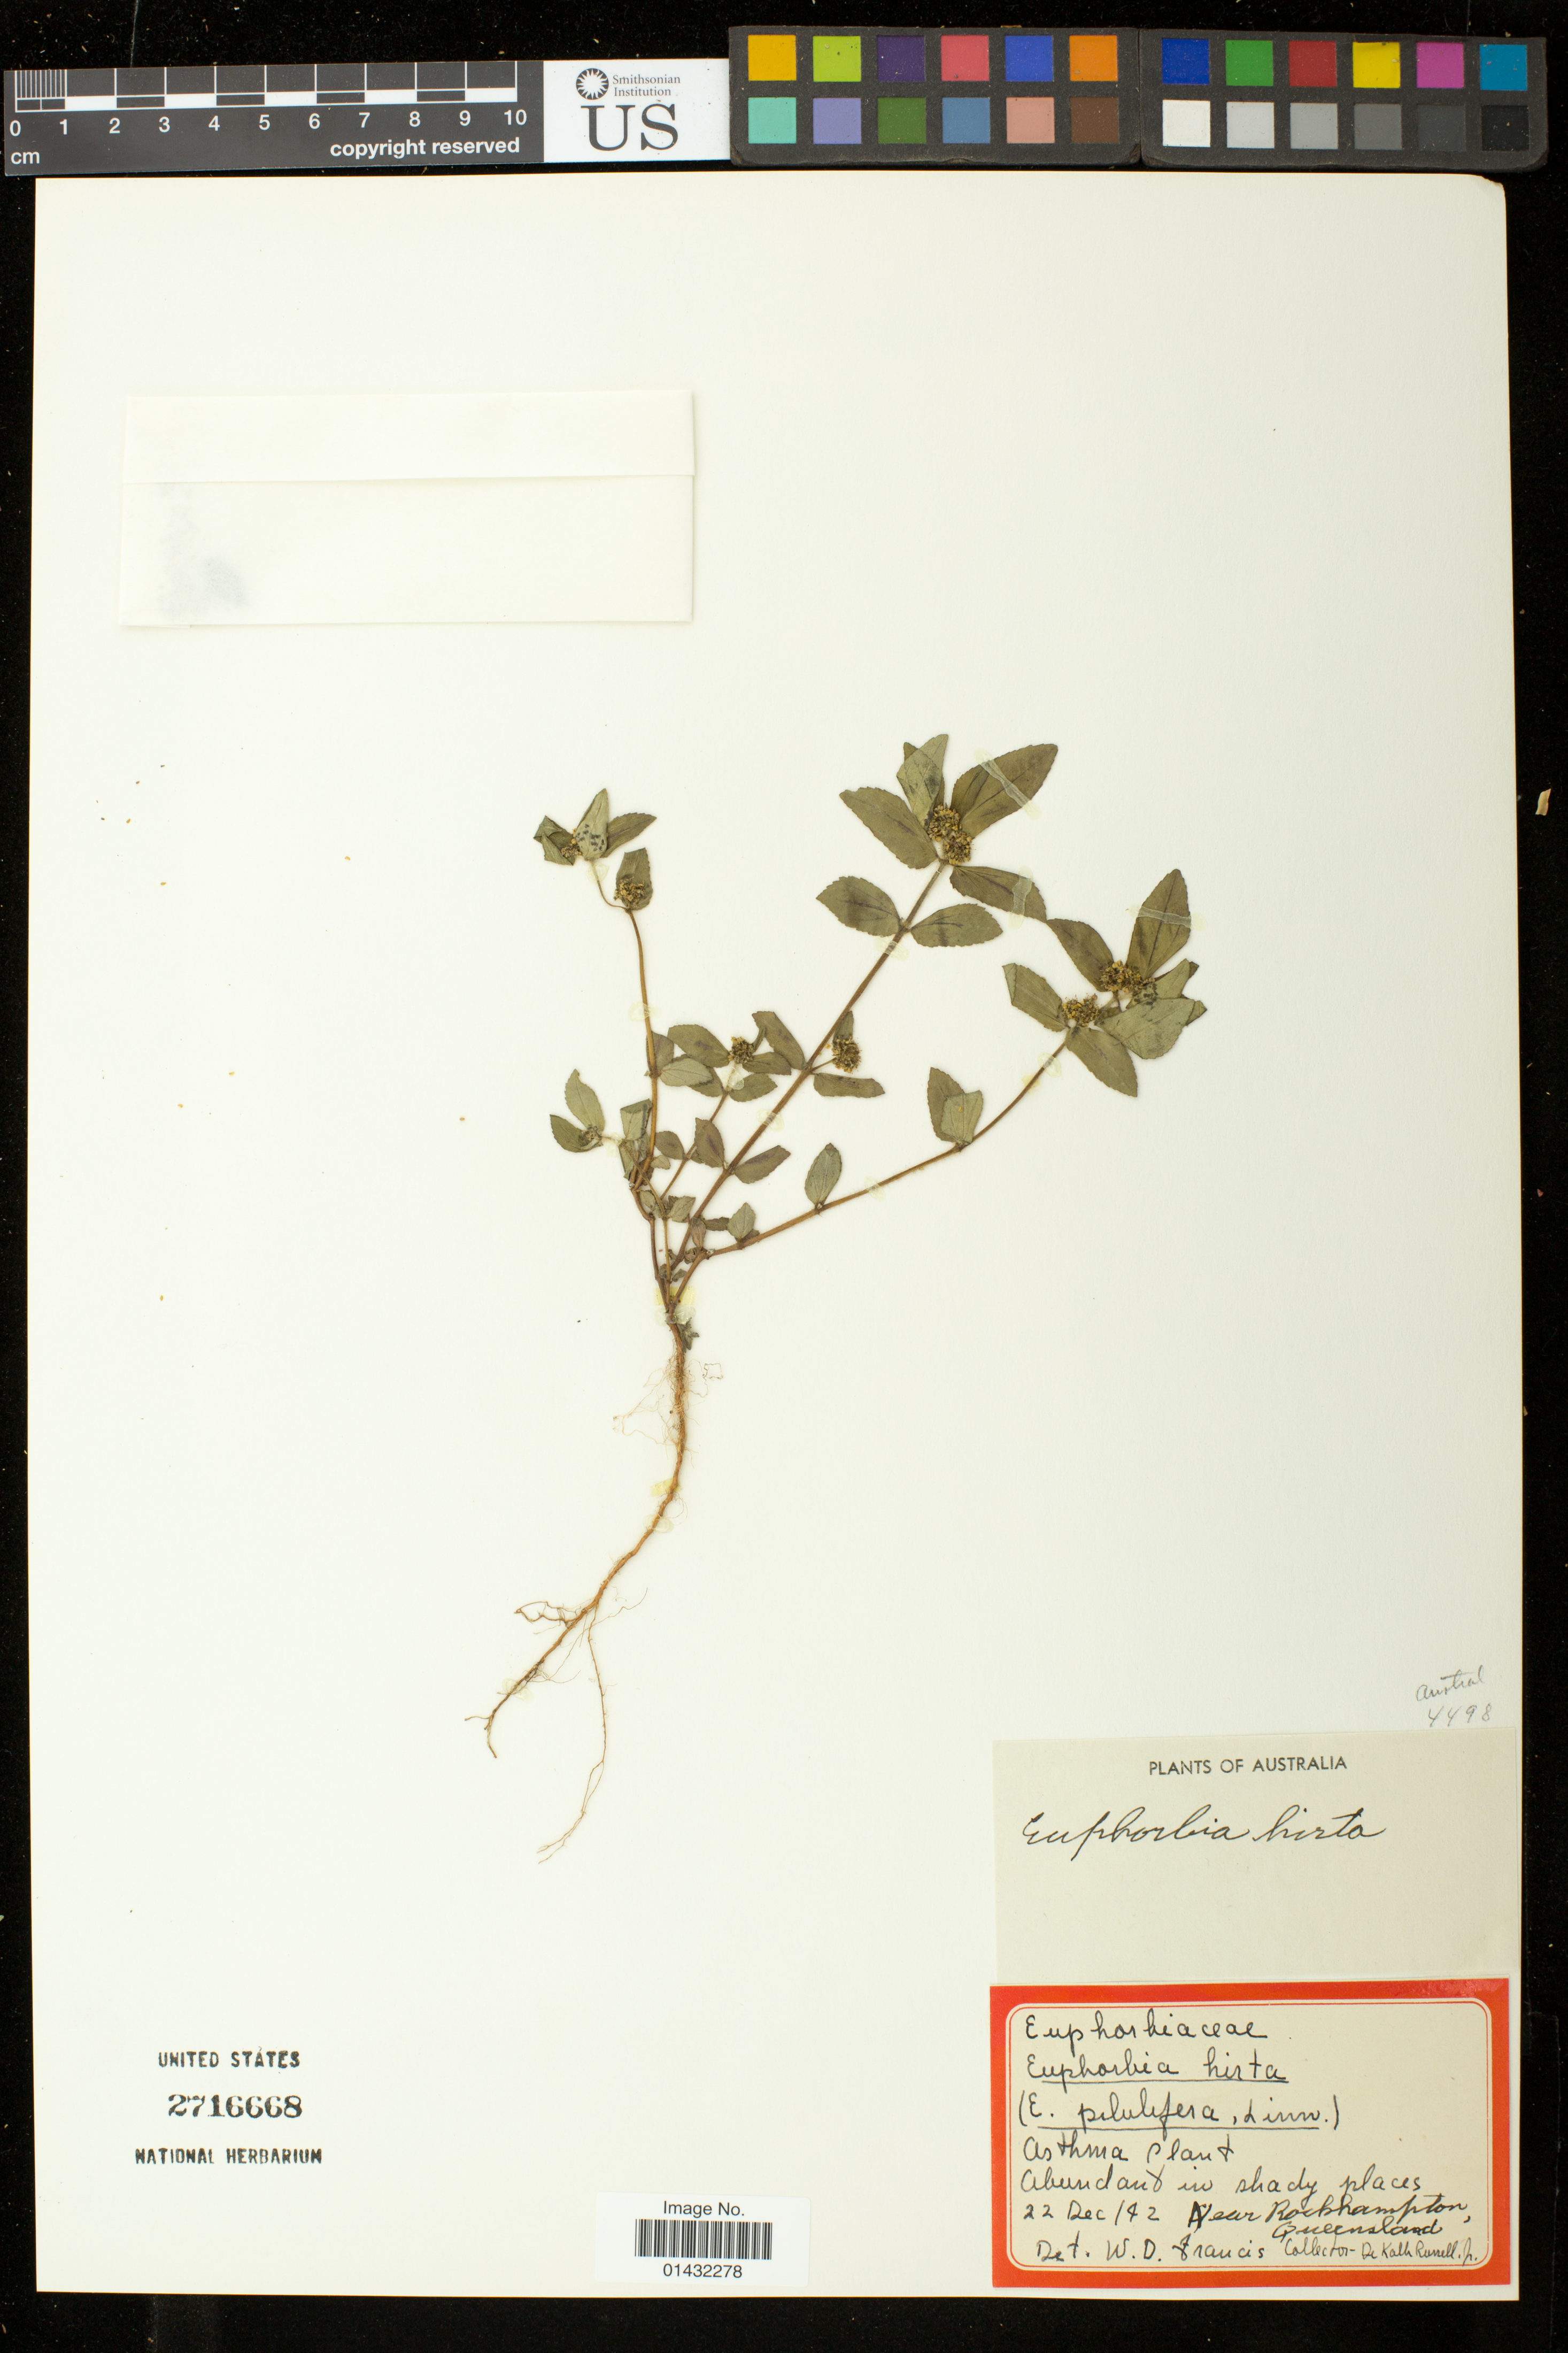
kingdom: Plantae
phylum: Tracheophyta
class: Magnoliopsida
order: Malpighiales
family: Euphorbiaceae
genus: Euphorbia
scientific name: Euphorbia hirta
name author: L.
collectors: D. K. Russell Jr.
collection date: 1942-12-22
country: Australia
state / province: Queensland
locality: Near Rockhampton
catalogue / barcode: US 2716668